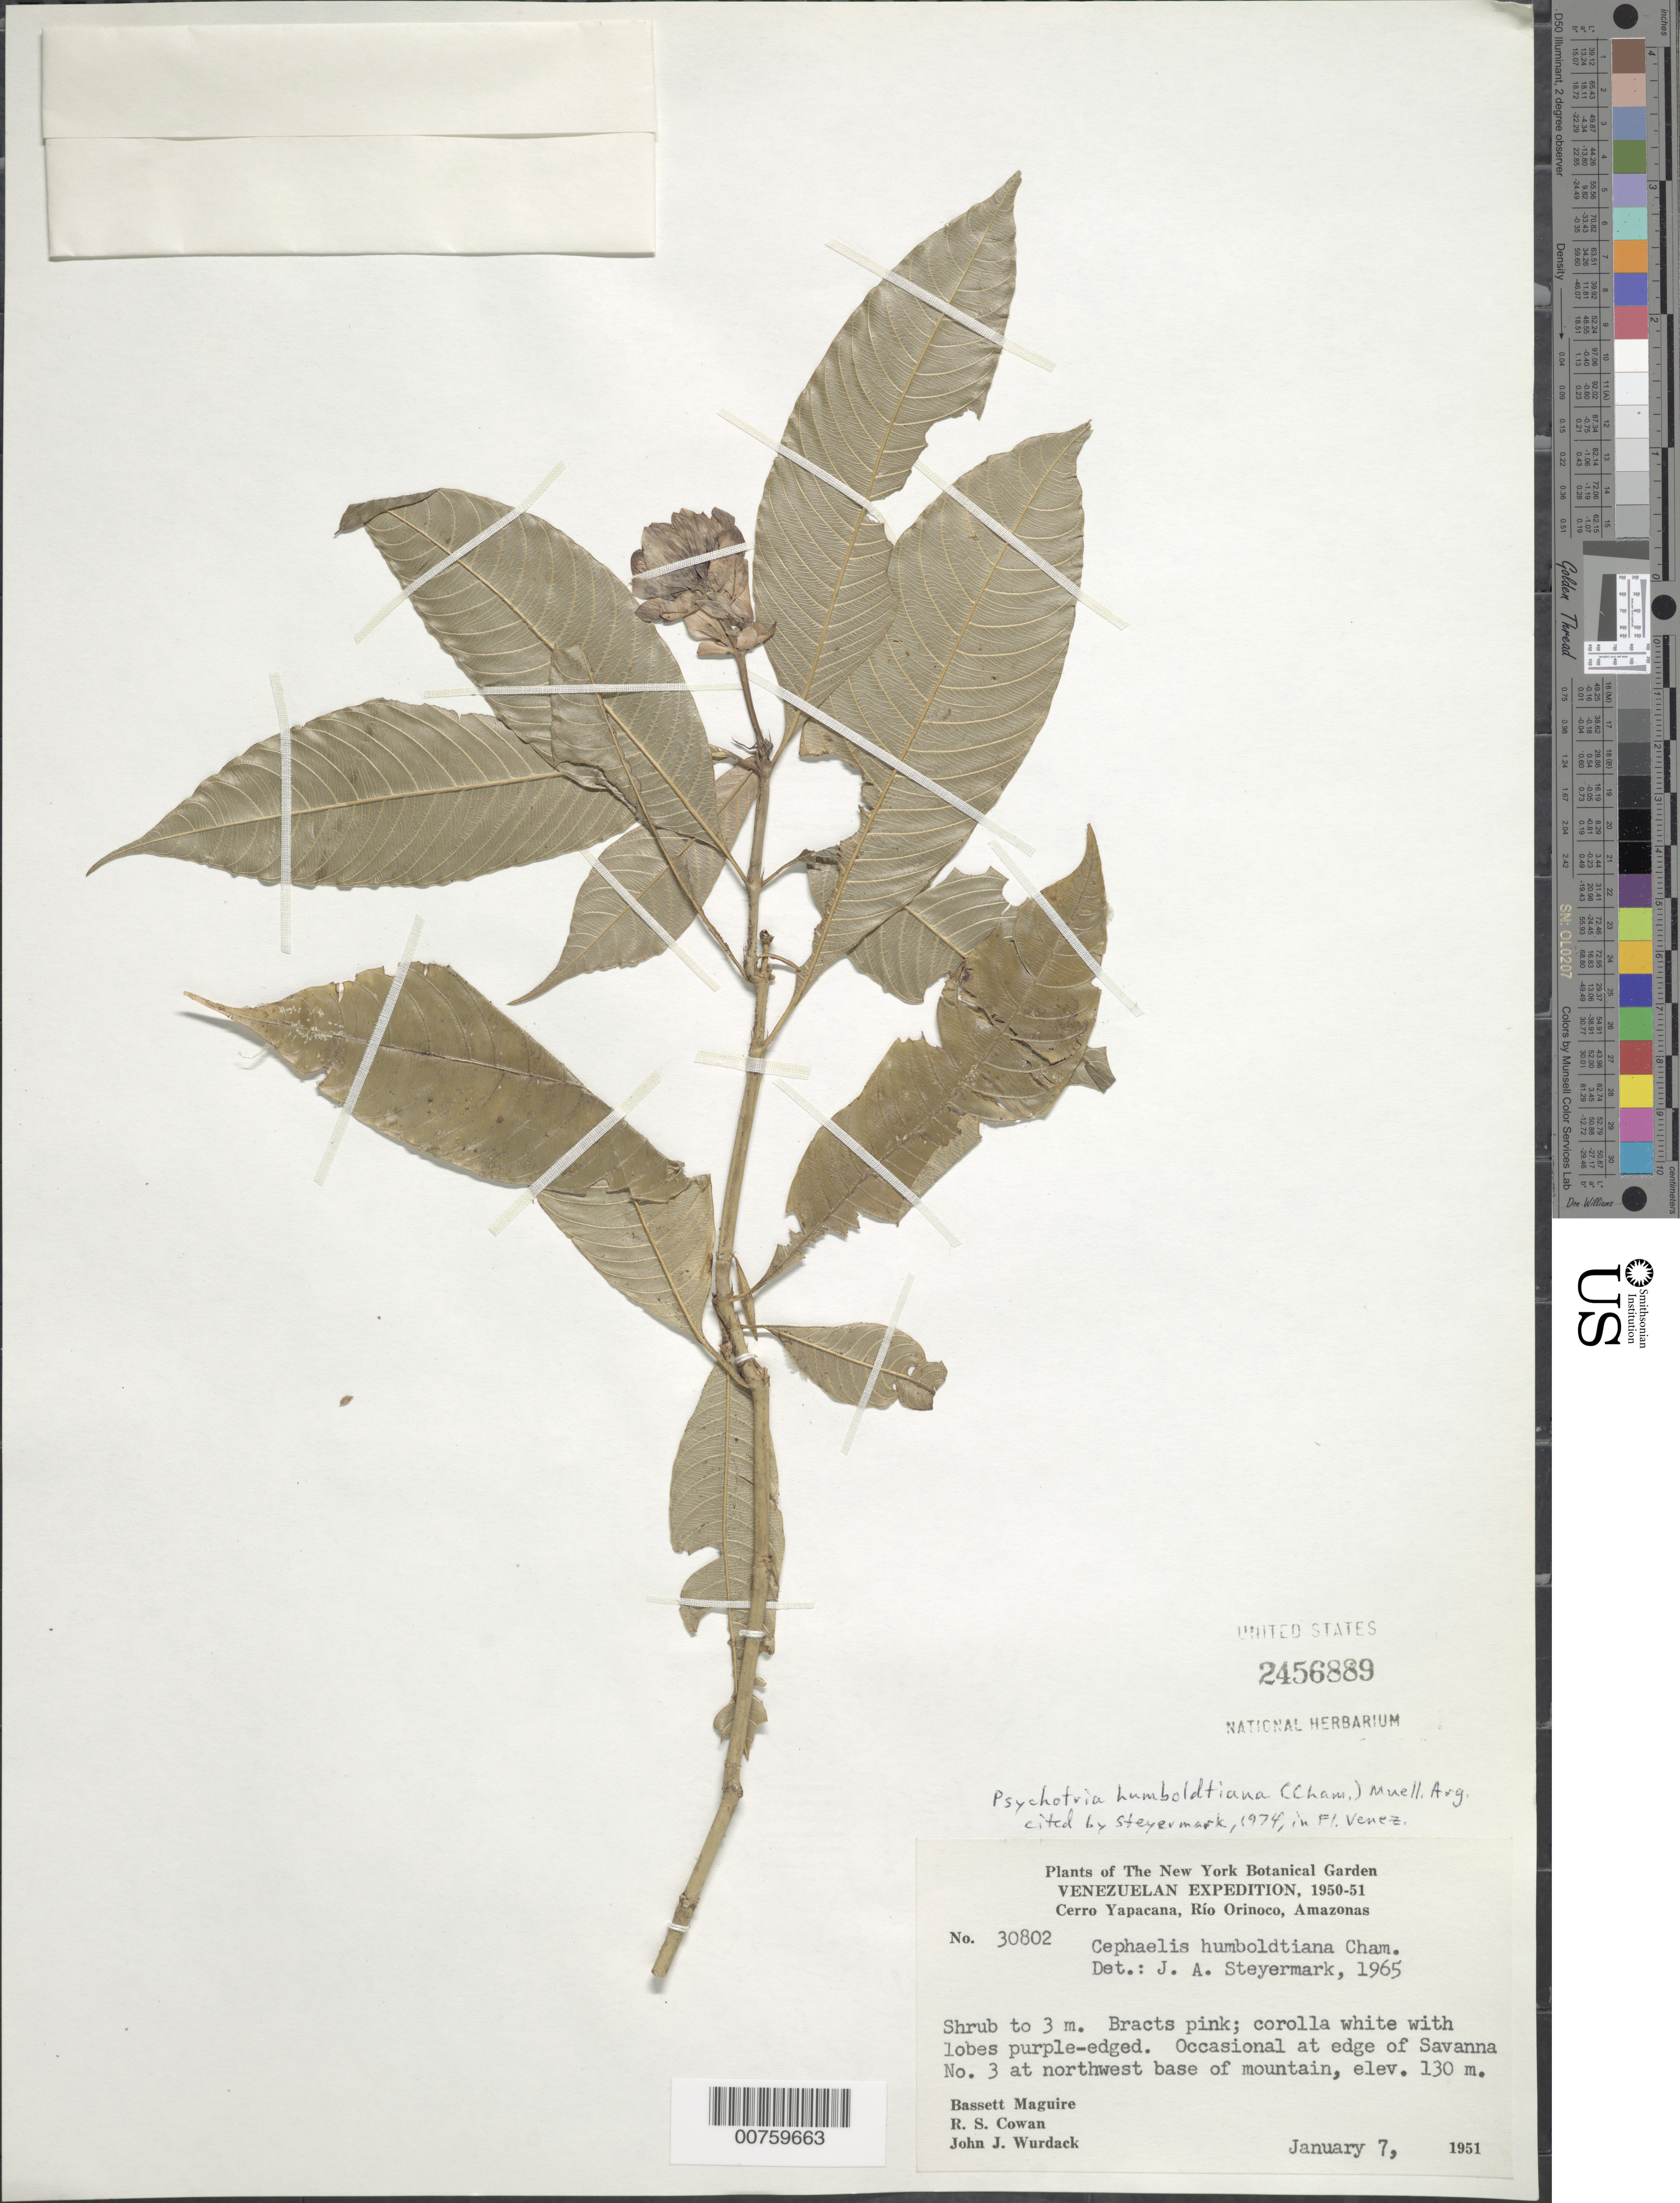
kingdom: Plantae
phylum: Tracheophyta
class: Magnoliopsida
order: Gentianales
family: Rubiaceae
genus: Psychotria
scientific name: Psychotria humboldtiana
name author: (Cham.) Müll. Arg.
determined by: Steyermark, Julian A., (VEN)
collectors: B. Maguire, R. S. Cowan & J. J. Wurdack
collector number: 30802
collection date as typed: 7-Jan-51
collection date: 1951-01-07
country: Venezuela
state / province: Amazonas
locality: Cerro Yapacána, Río Orinoco; savanna No. 3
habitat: Edge of savanna at northwest base of mountain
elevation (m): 130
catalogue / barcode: US 2456889